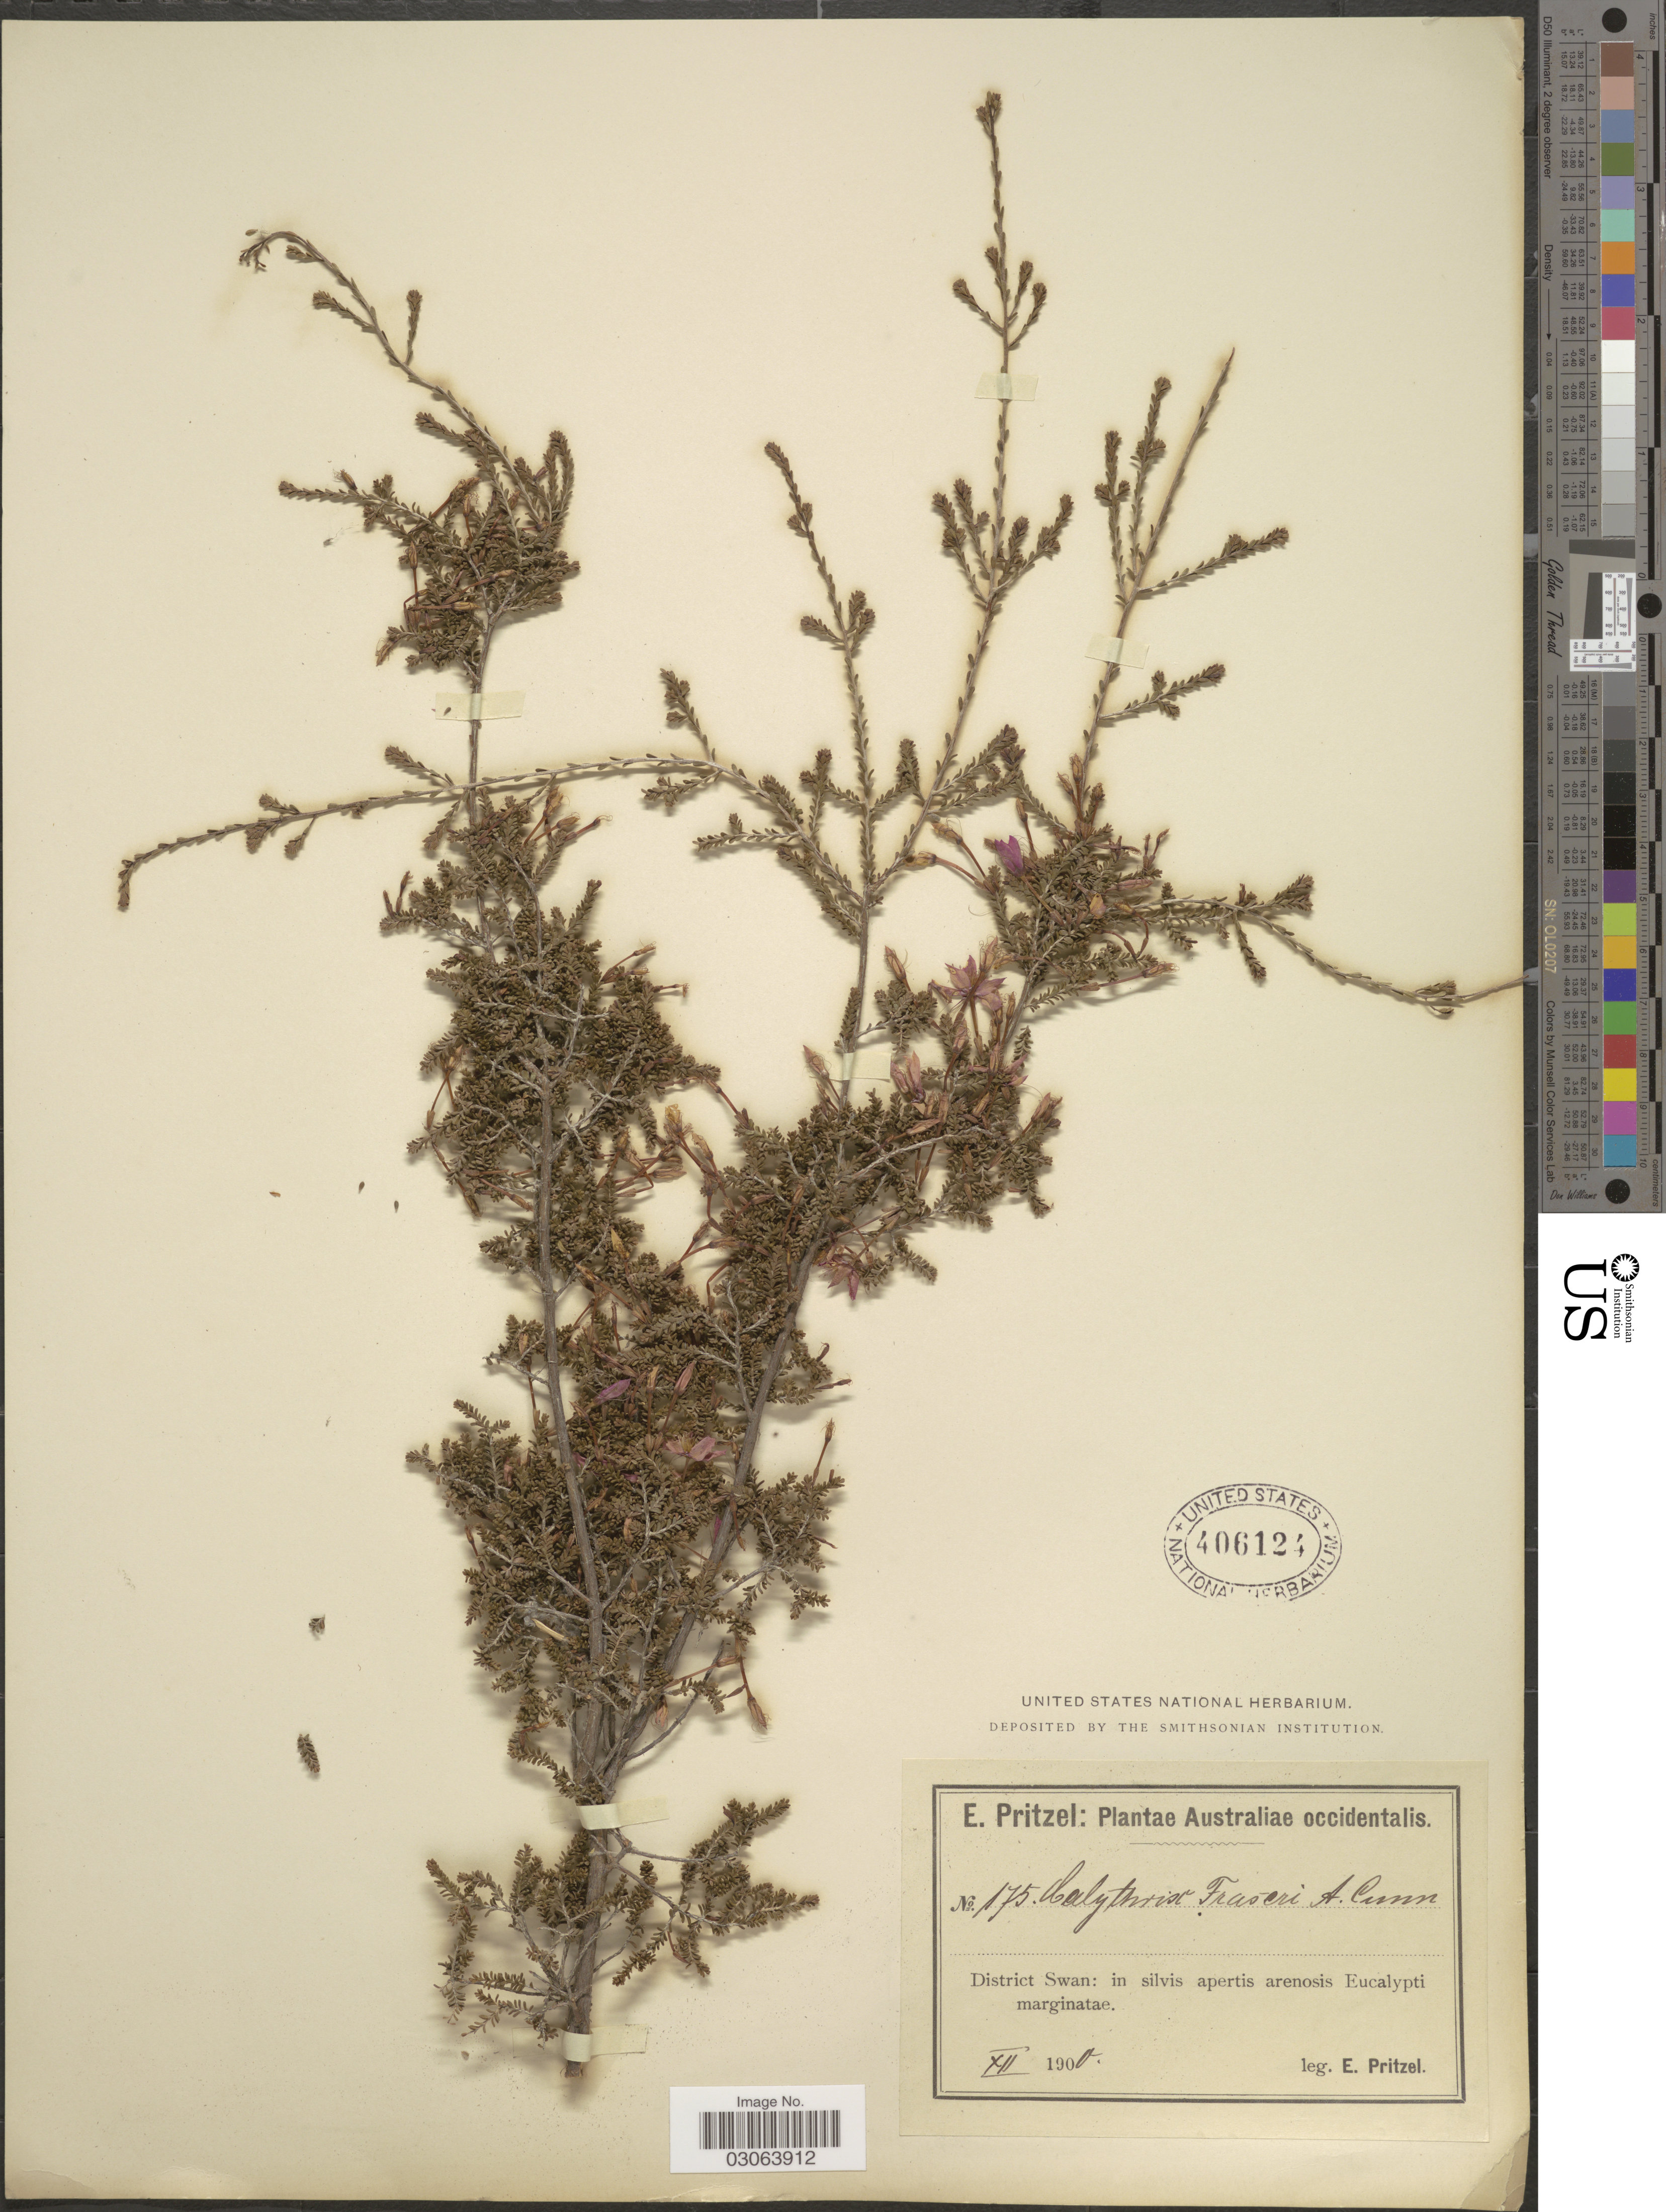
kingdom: Plantae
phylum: Tracheophyta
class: Magnoliopsida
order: Myrtales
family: Myrtaceae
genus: Calytrix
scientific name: Calytrix fraseri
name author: A. Cunn.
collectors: E. G. Pritzel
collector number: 175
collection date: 1900-12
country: Australia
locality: Australiae occidentalis, District Swan: in silvis aperis arenosis Eucalypti marginatae.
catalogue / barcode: US 406124